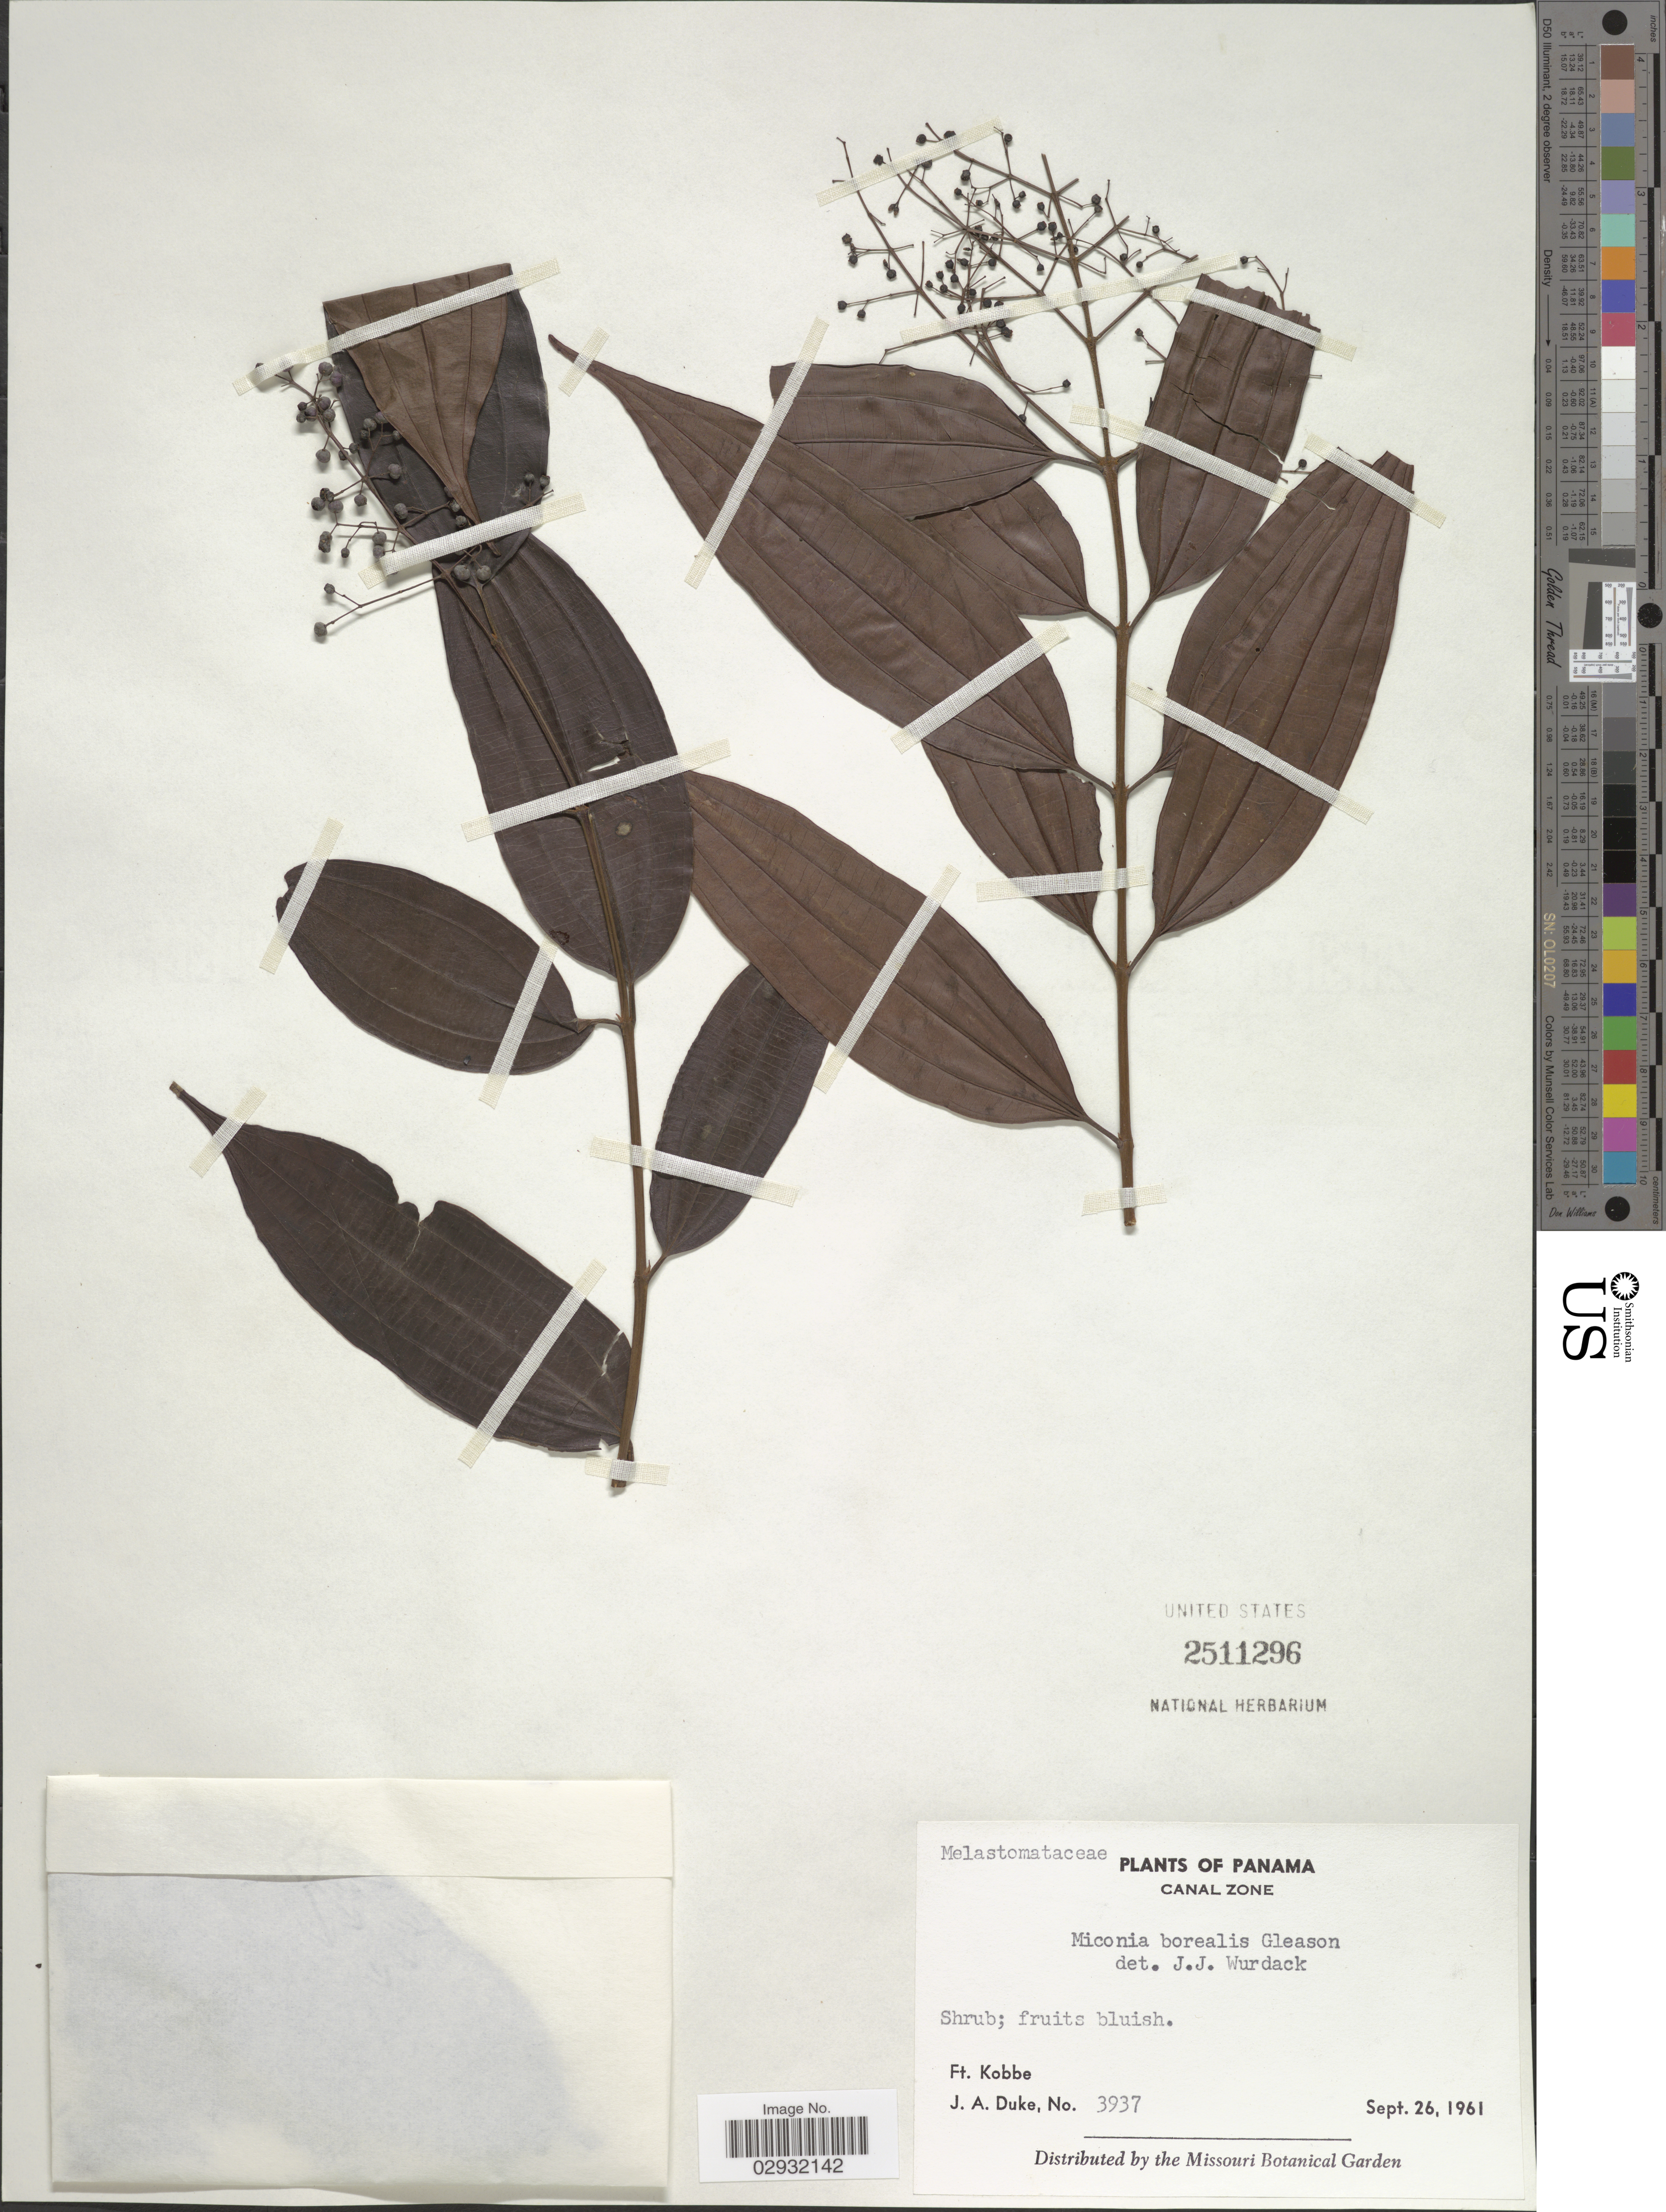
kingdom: Plantae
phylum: Tracheophyta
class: Magnoliopsida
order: Myrtales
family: Melastomataceae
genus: Miconia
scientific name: Miconia borealis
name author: Gleason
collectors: J. A. Duke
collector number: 3937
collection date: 1961-09-26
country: Panama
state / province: Colón / Panamá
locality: Canal Zone, Ft. Kobbe.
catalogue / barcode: US 2511296